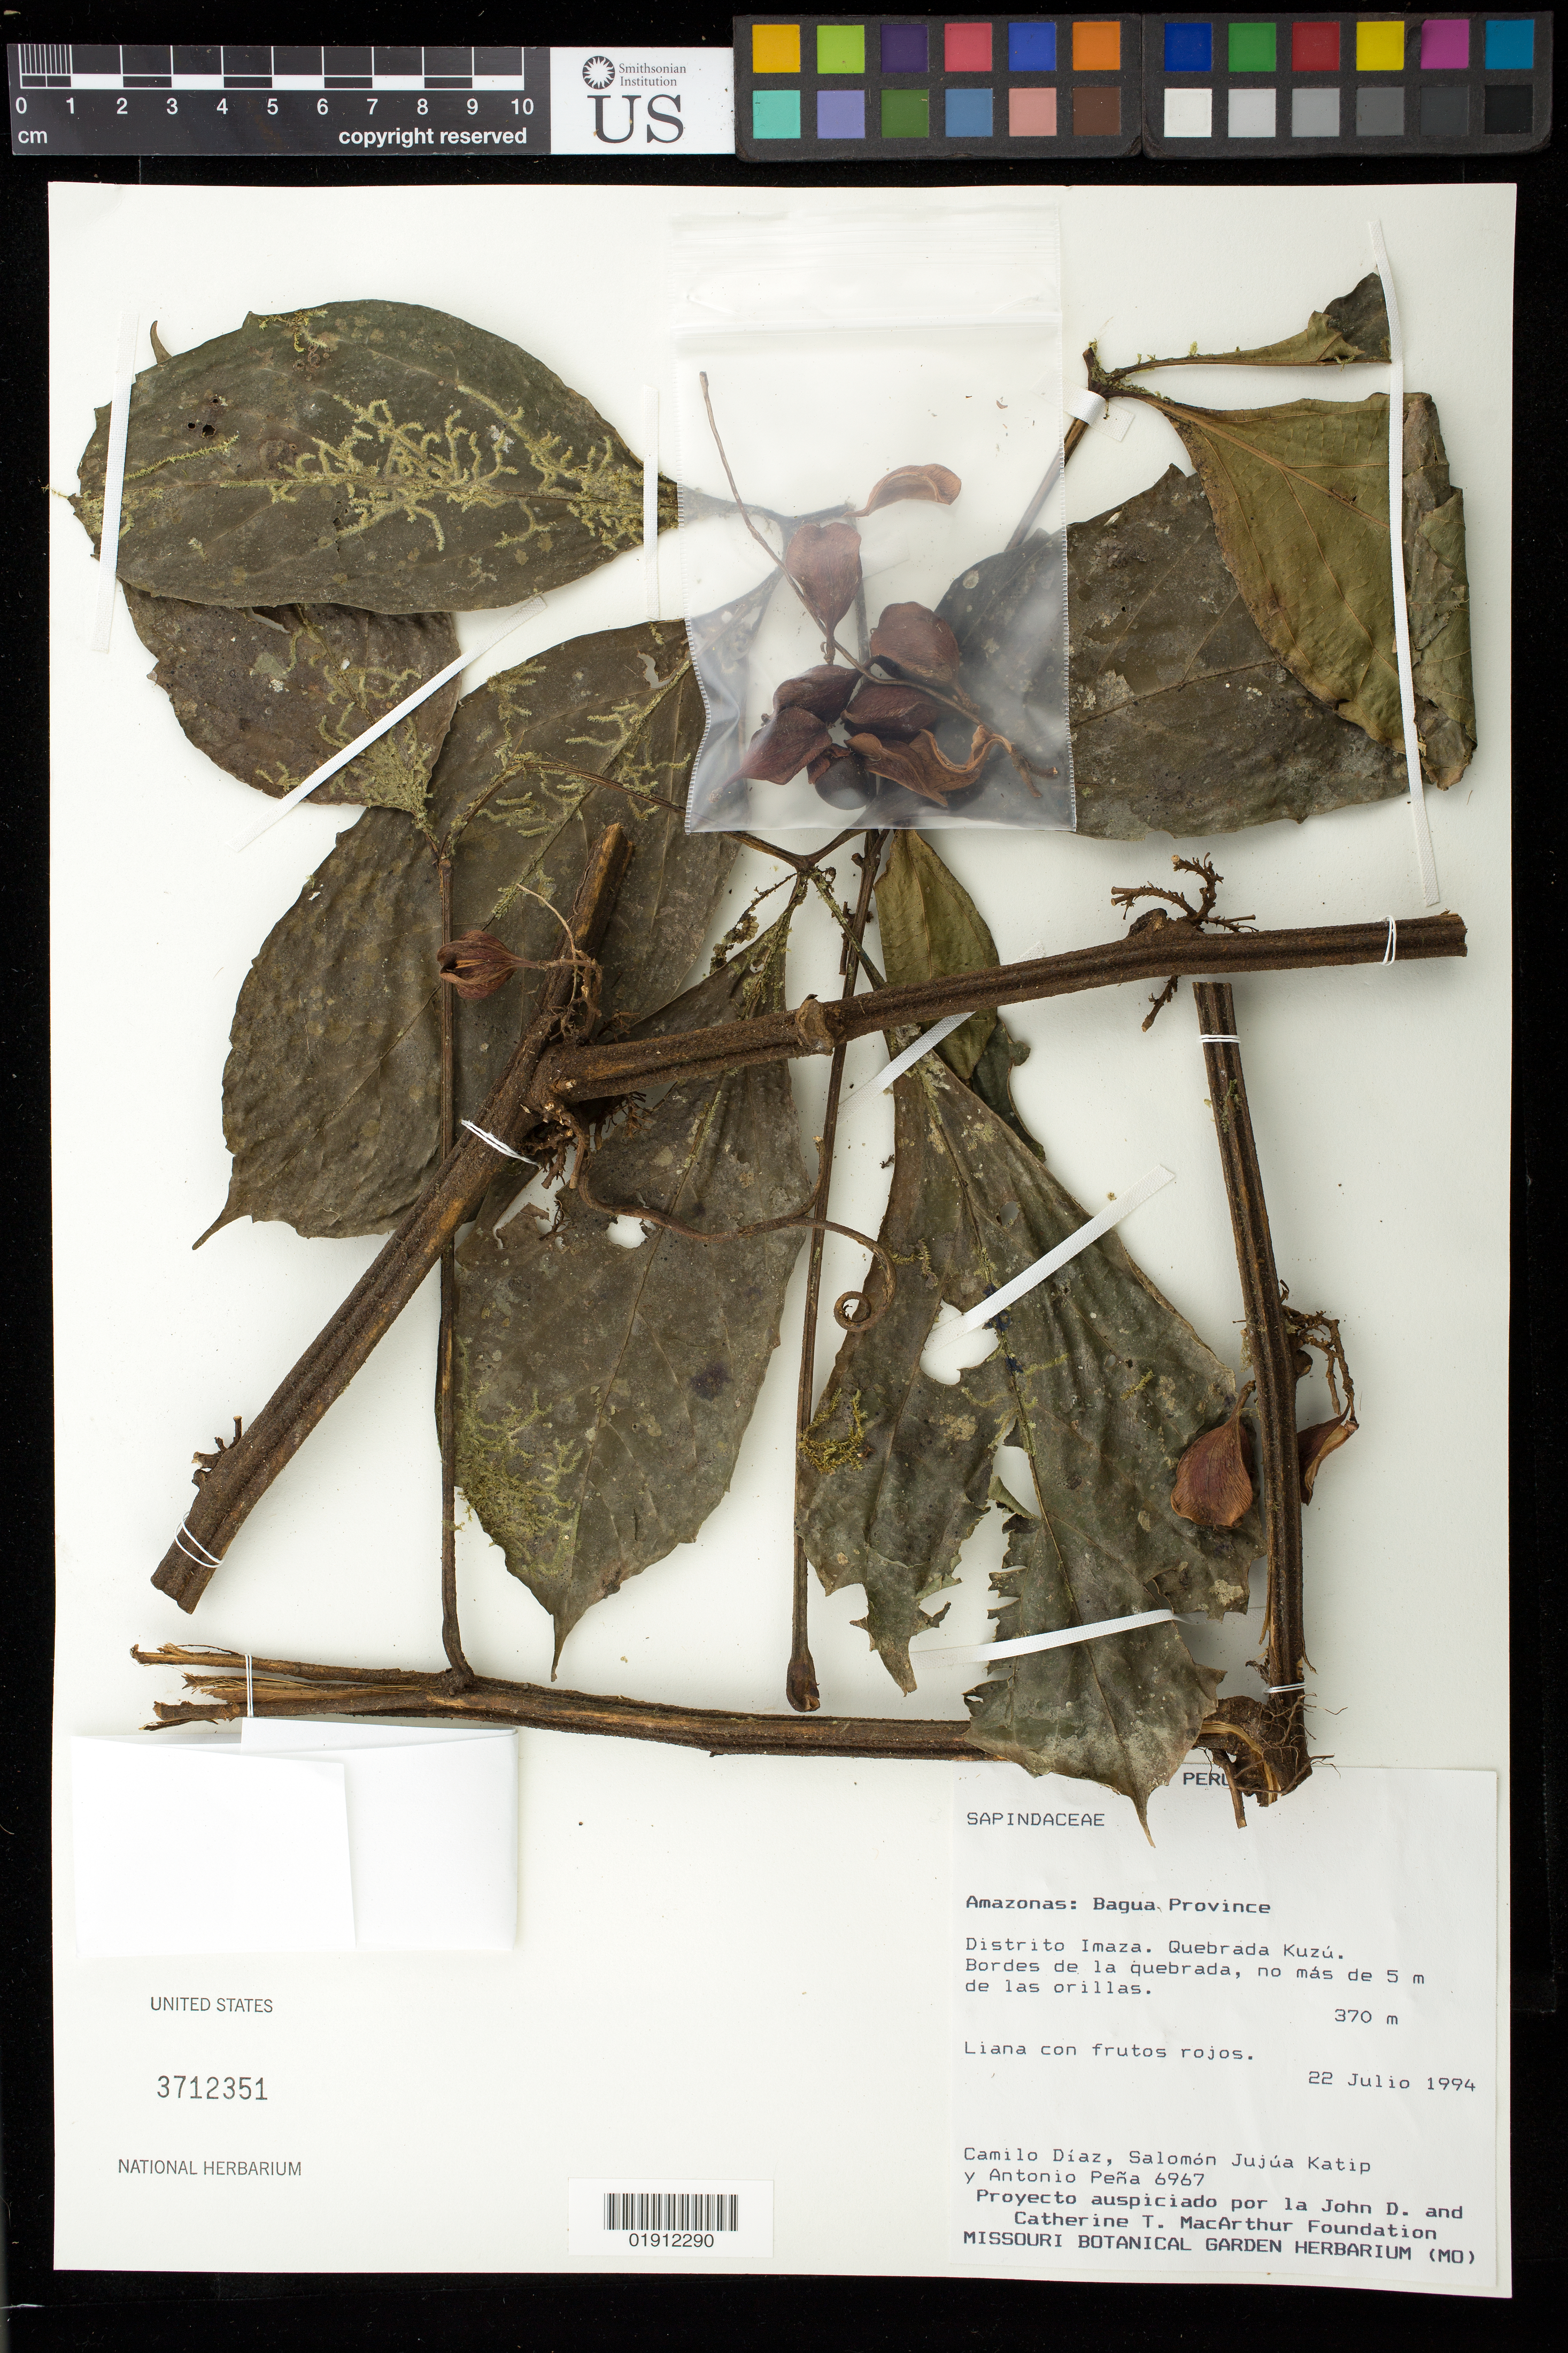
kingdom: Plantae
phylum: Tracheophyta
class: Magnoliopsida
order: Sapindales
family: Sapindaceae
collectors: C. Díaz, S. Yujna Katip & A. Pena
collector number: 6967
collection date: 1994-07-22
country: Peru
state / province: Amazonas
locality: Bagua Province. Distrito Imaza. Quebrada Kuzú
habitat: Bordes de la quebrada, no más de 5 m de las orillas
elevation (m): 370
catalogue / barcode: US 3712351